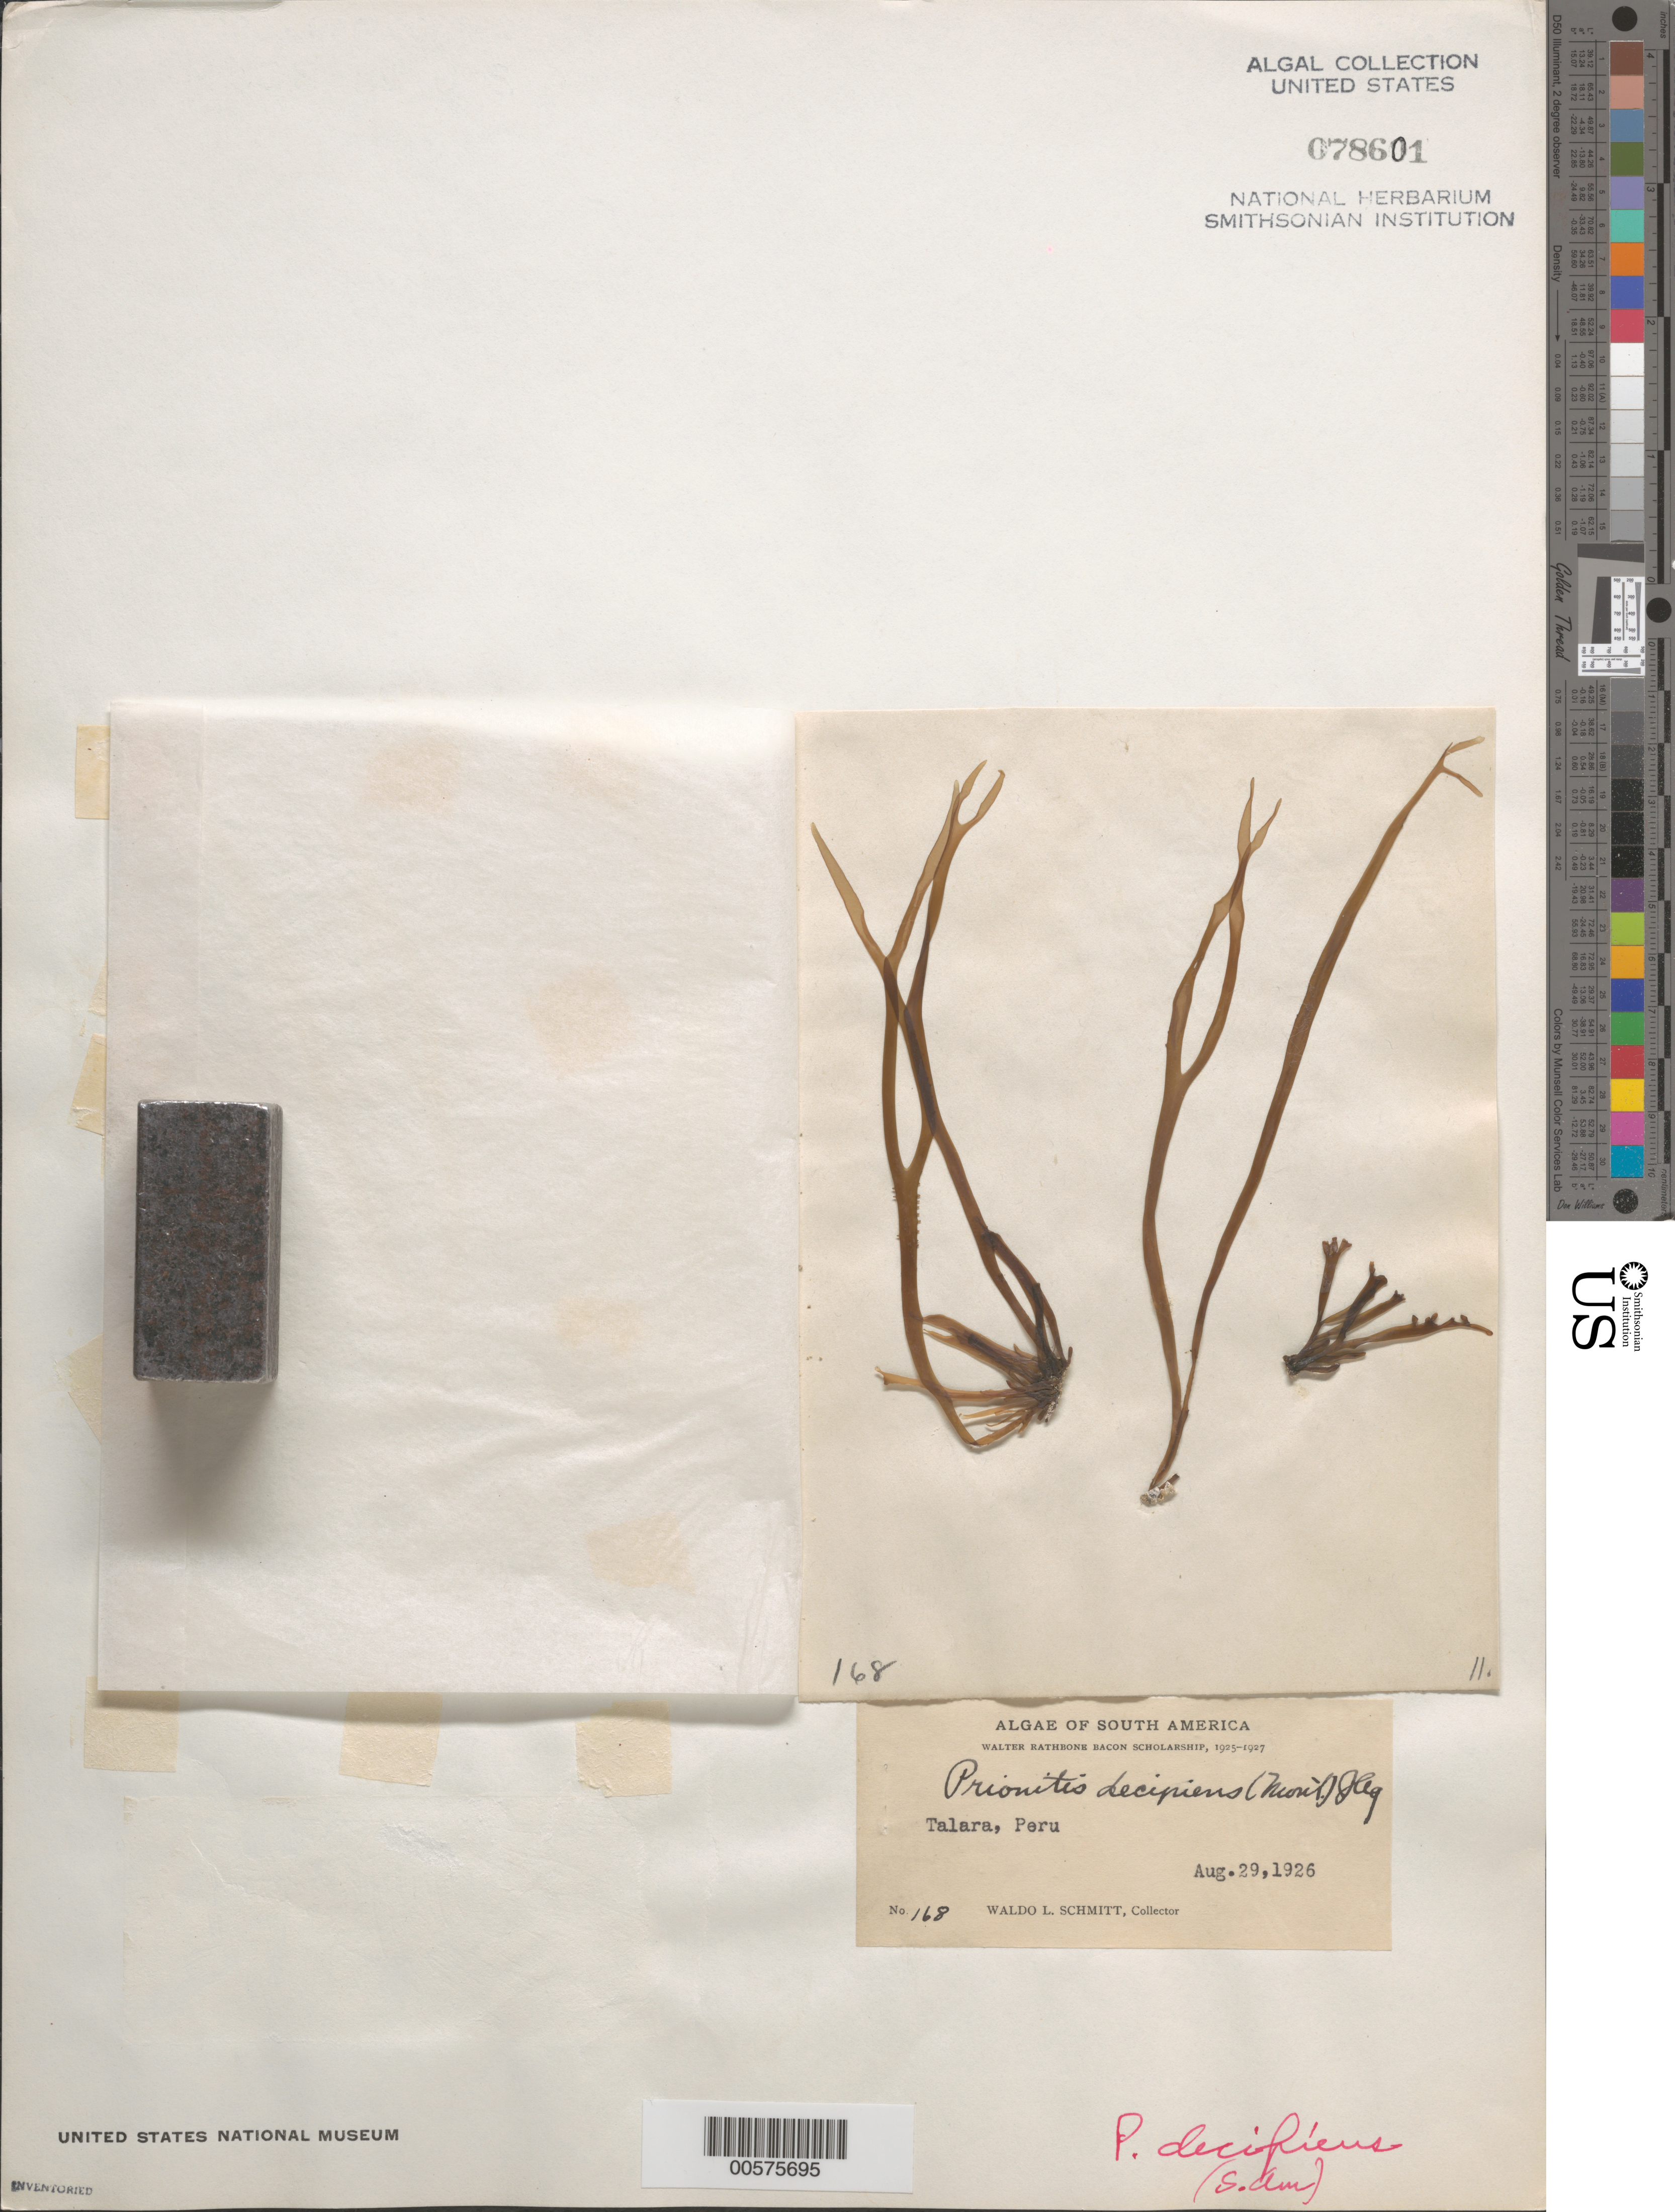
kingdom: Plantae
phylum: Rhodophyta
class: Florideophyceae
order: Halymeniales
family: Halymeniaceae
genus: Neorubra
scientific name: Neorubra decipiens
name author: (Montagne) M.S.Calderon et al.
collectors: W. L. Schmitt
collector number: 168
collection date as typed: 29 Aug 1926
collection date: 1926-08-29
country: Peru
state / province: Piura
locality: Talara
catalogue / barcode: US 78601